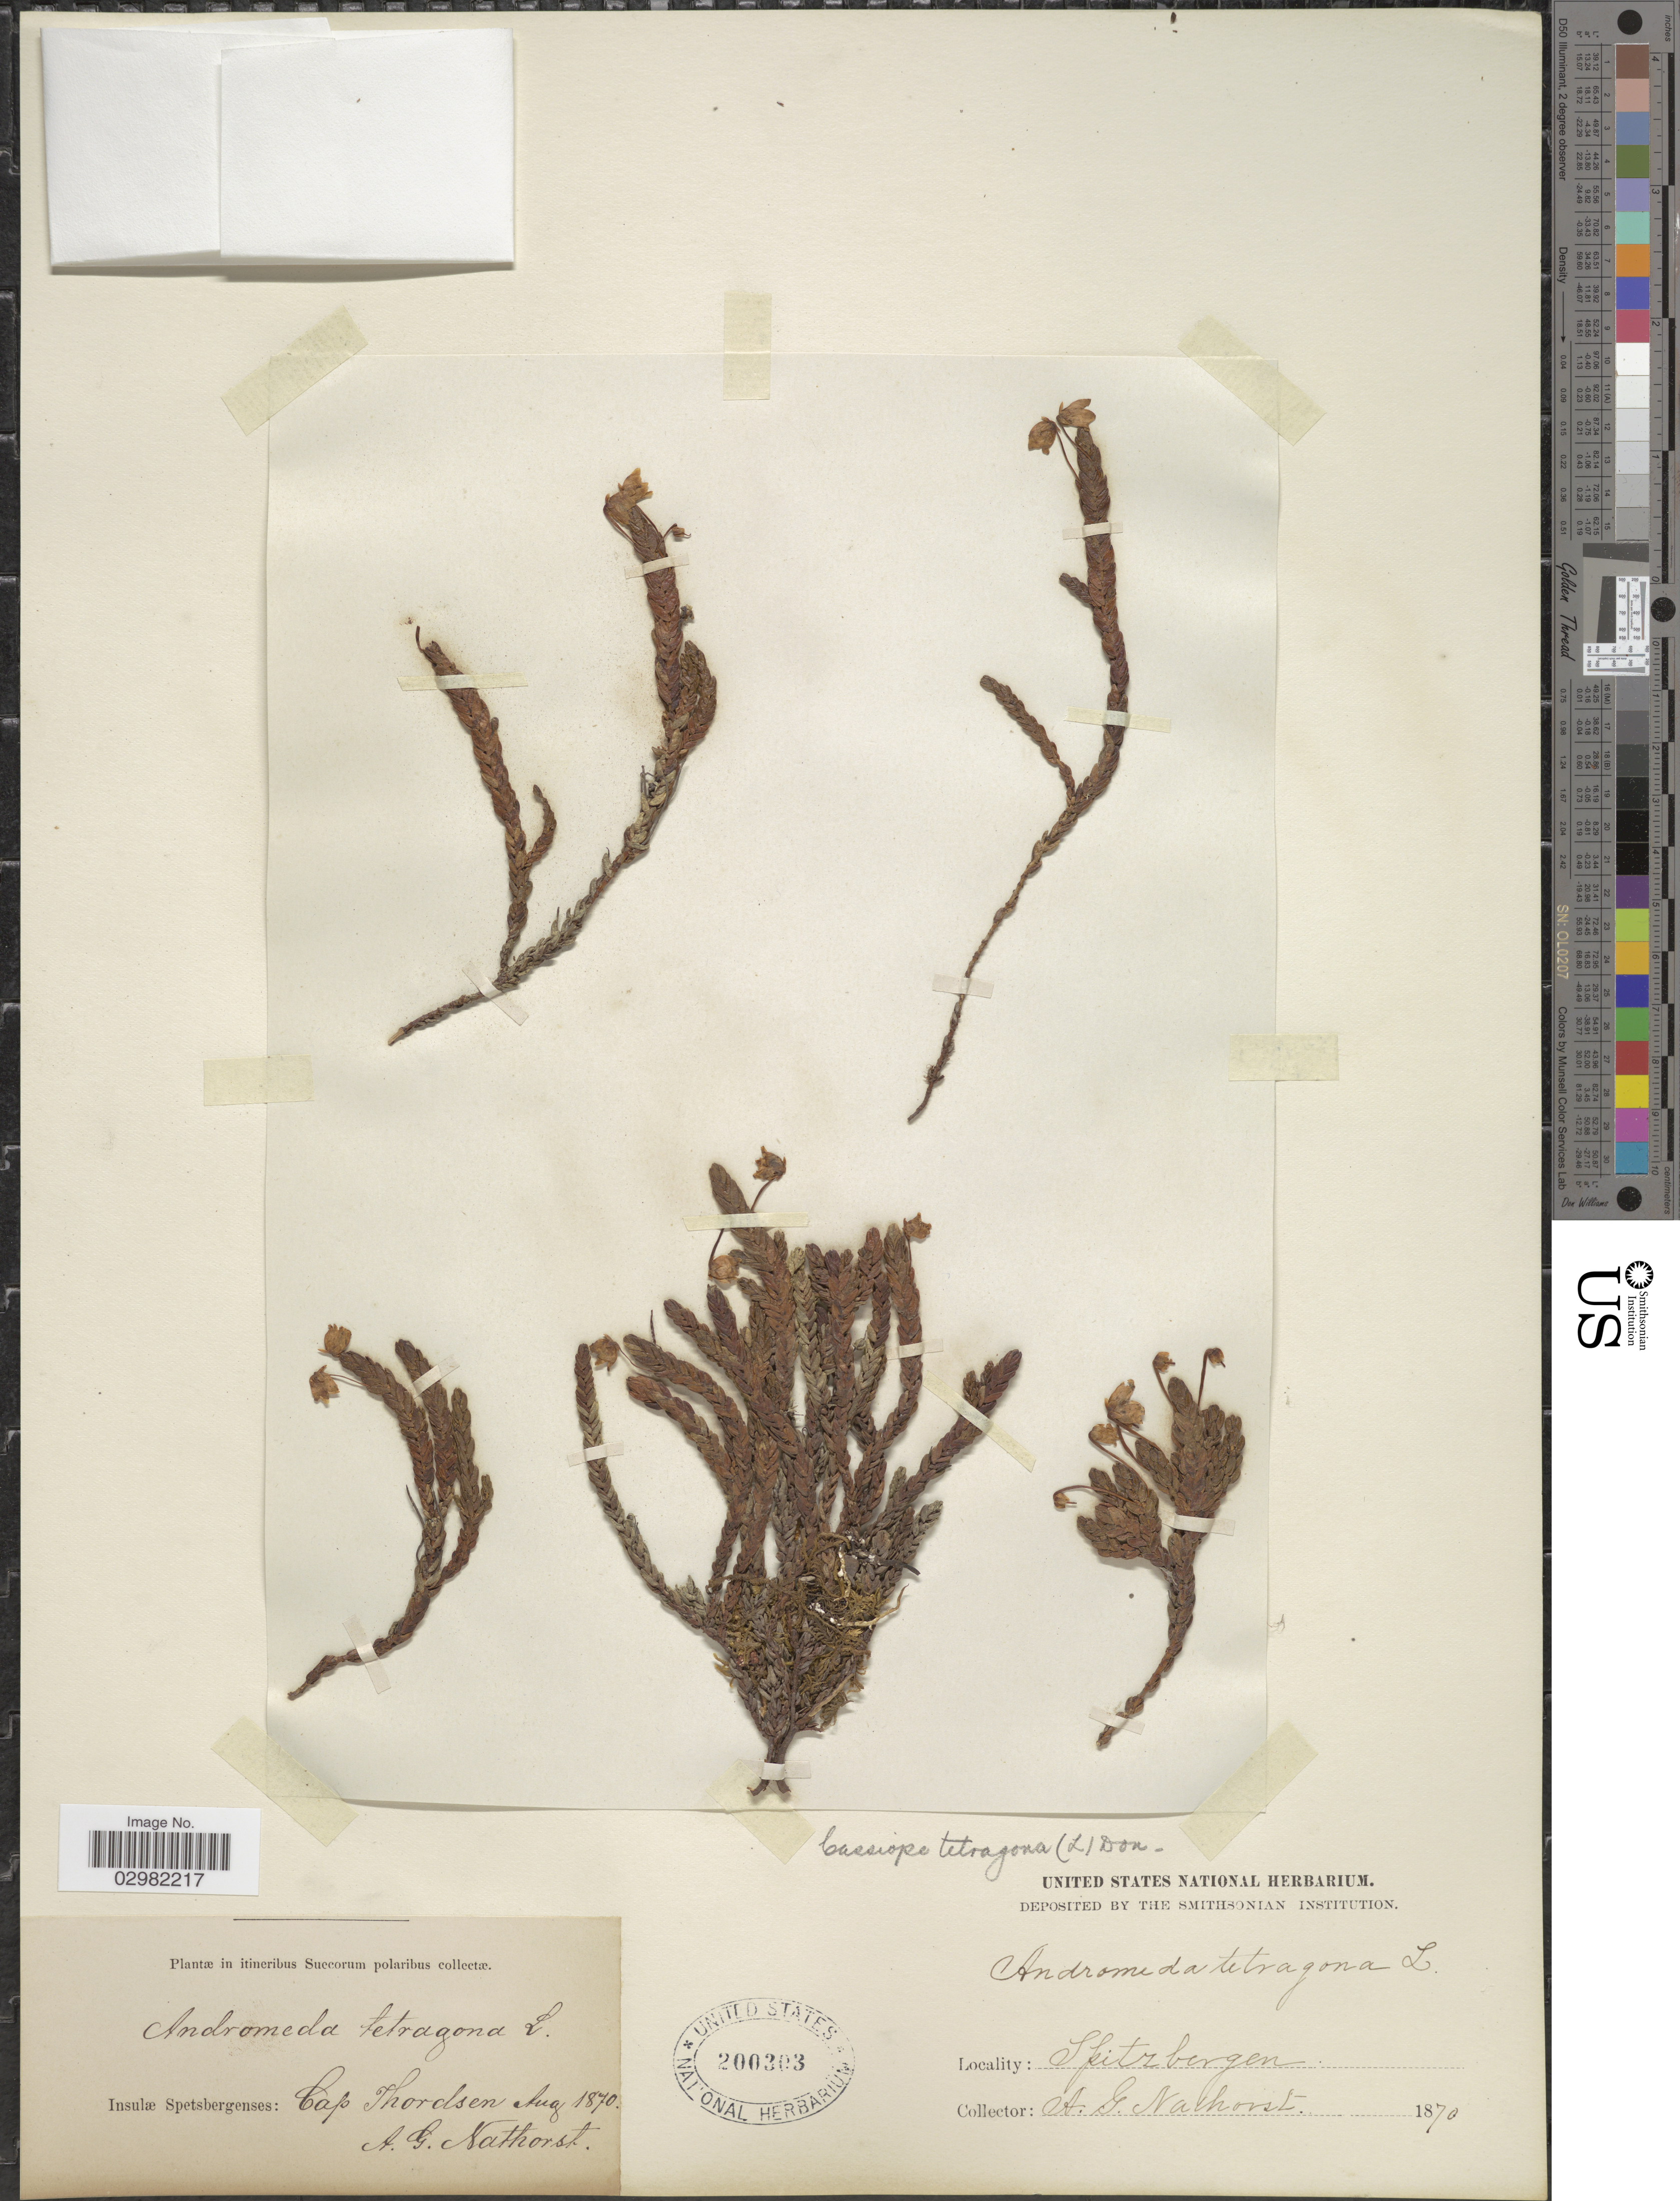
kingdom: Plantae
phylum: Tracheophyta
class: Magnoliopsida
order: Ericales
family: Ericaceae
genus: Cassiope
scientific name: Cassiope tetragona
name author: (L.) D. Don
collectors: A. Nathorst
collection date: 1870-08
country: Norway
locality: Insulæ Spetsbergenses: Cap Thordsen.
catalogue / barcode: US 200303